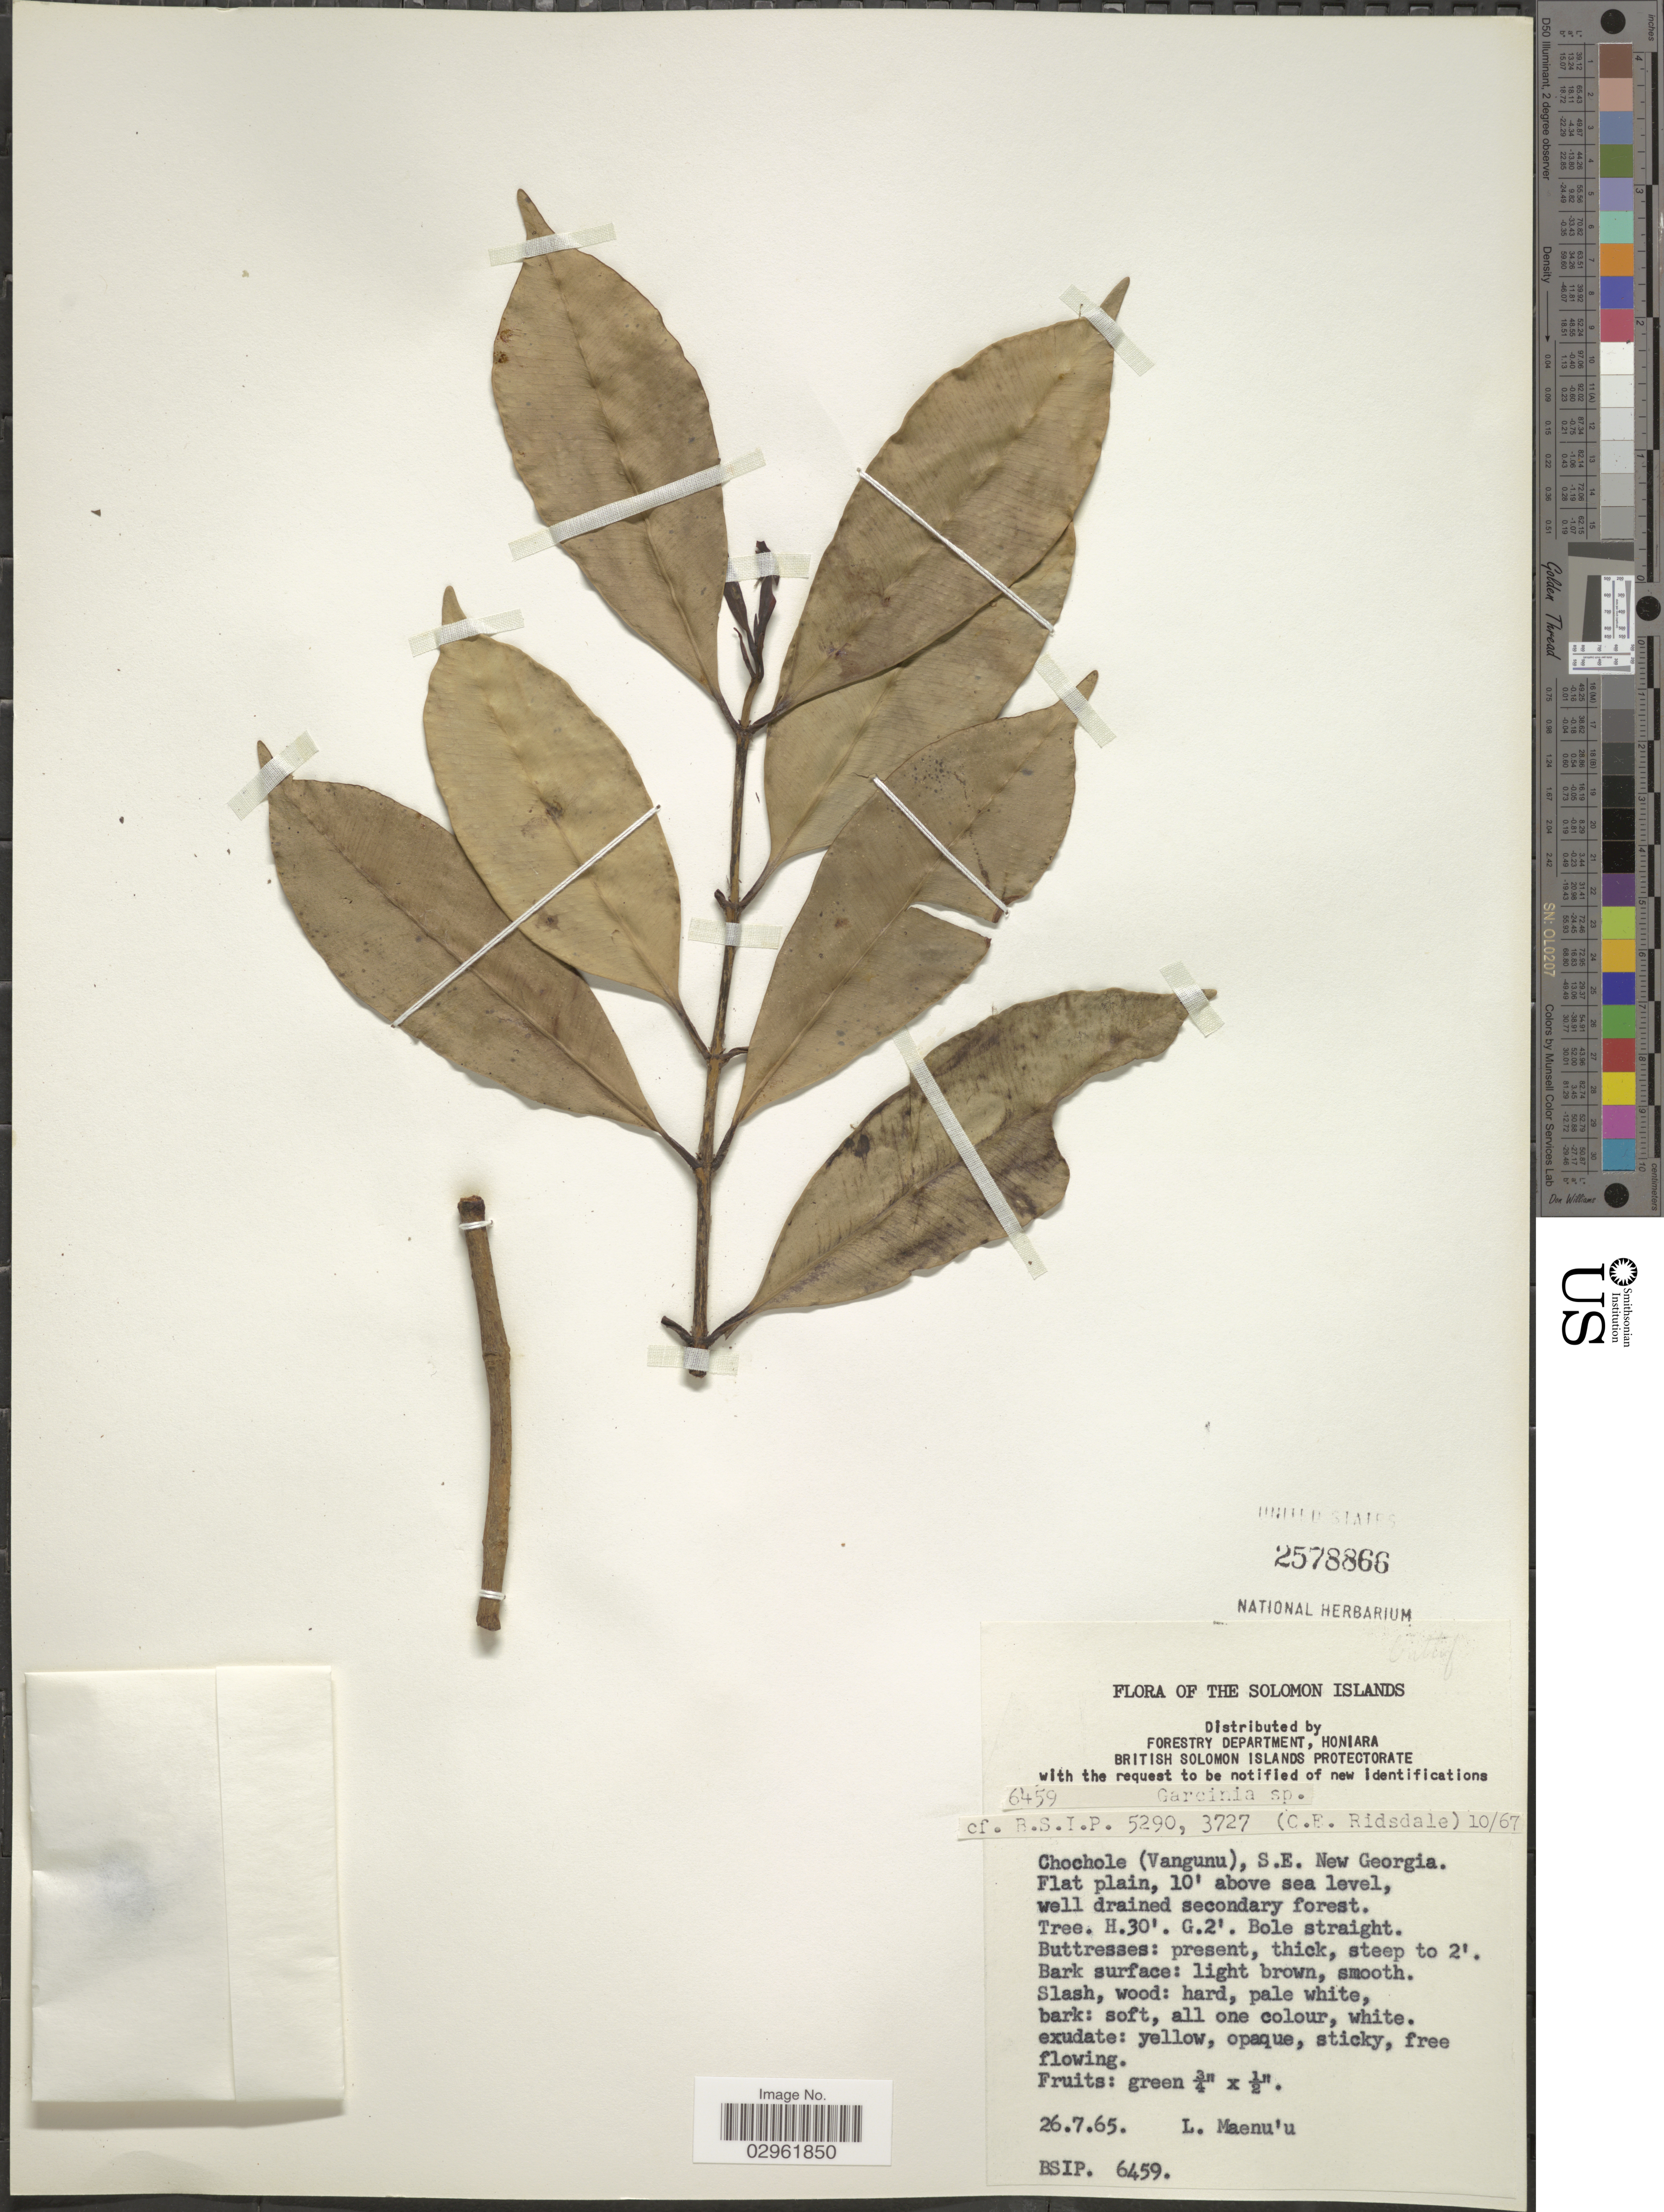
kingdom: Plantae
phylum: Tracheophyta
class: Magnoliopsida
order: Malpighiales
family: Clusiaceae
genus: Garcinia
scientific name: Garcinia sp.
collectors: L. Maenu'u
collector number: BSIP 6459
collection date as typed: Transcribed d/m/y: 26/7/65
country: Solomon Islands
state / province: Solomon Islands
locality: Chochole (Vangunu), S.E. New Georgia.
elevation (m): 3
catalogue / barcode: US 2578866